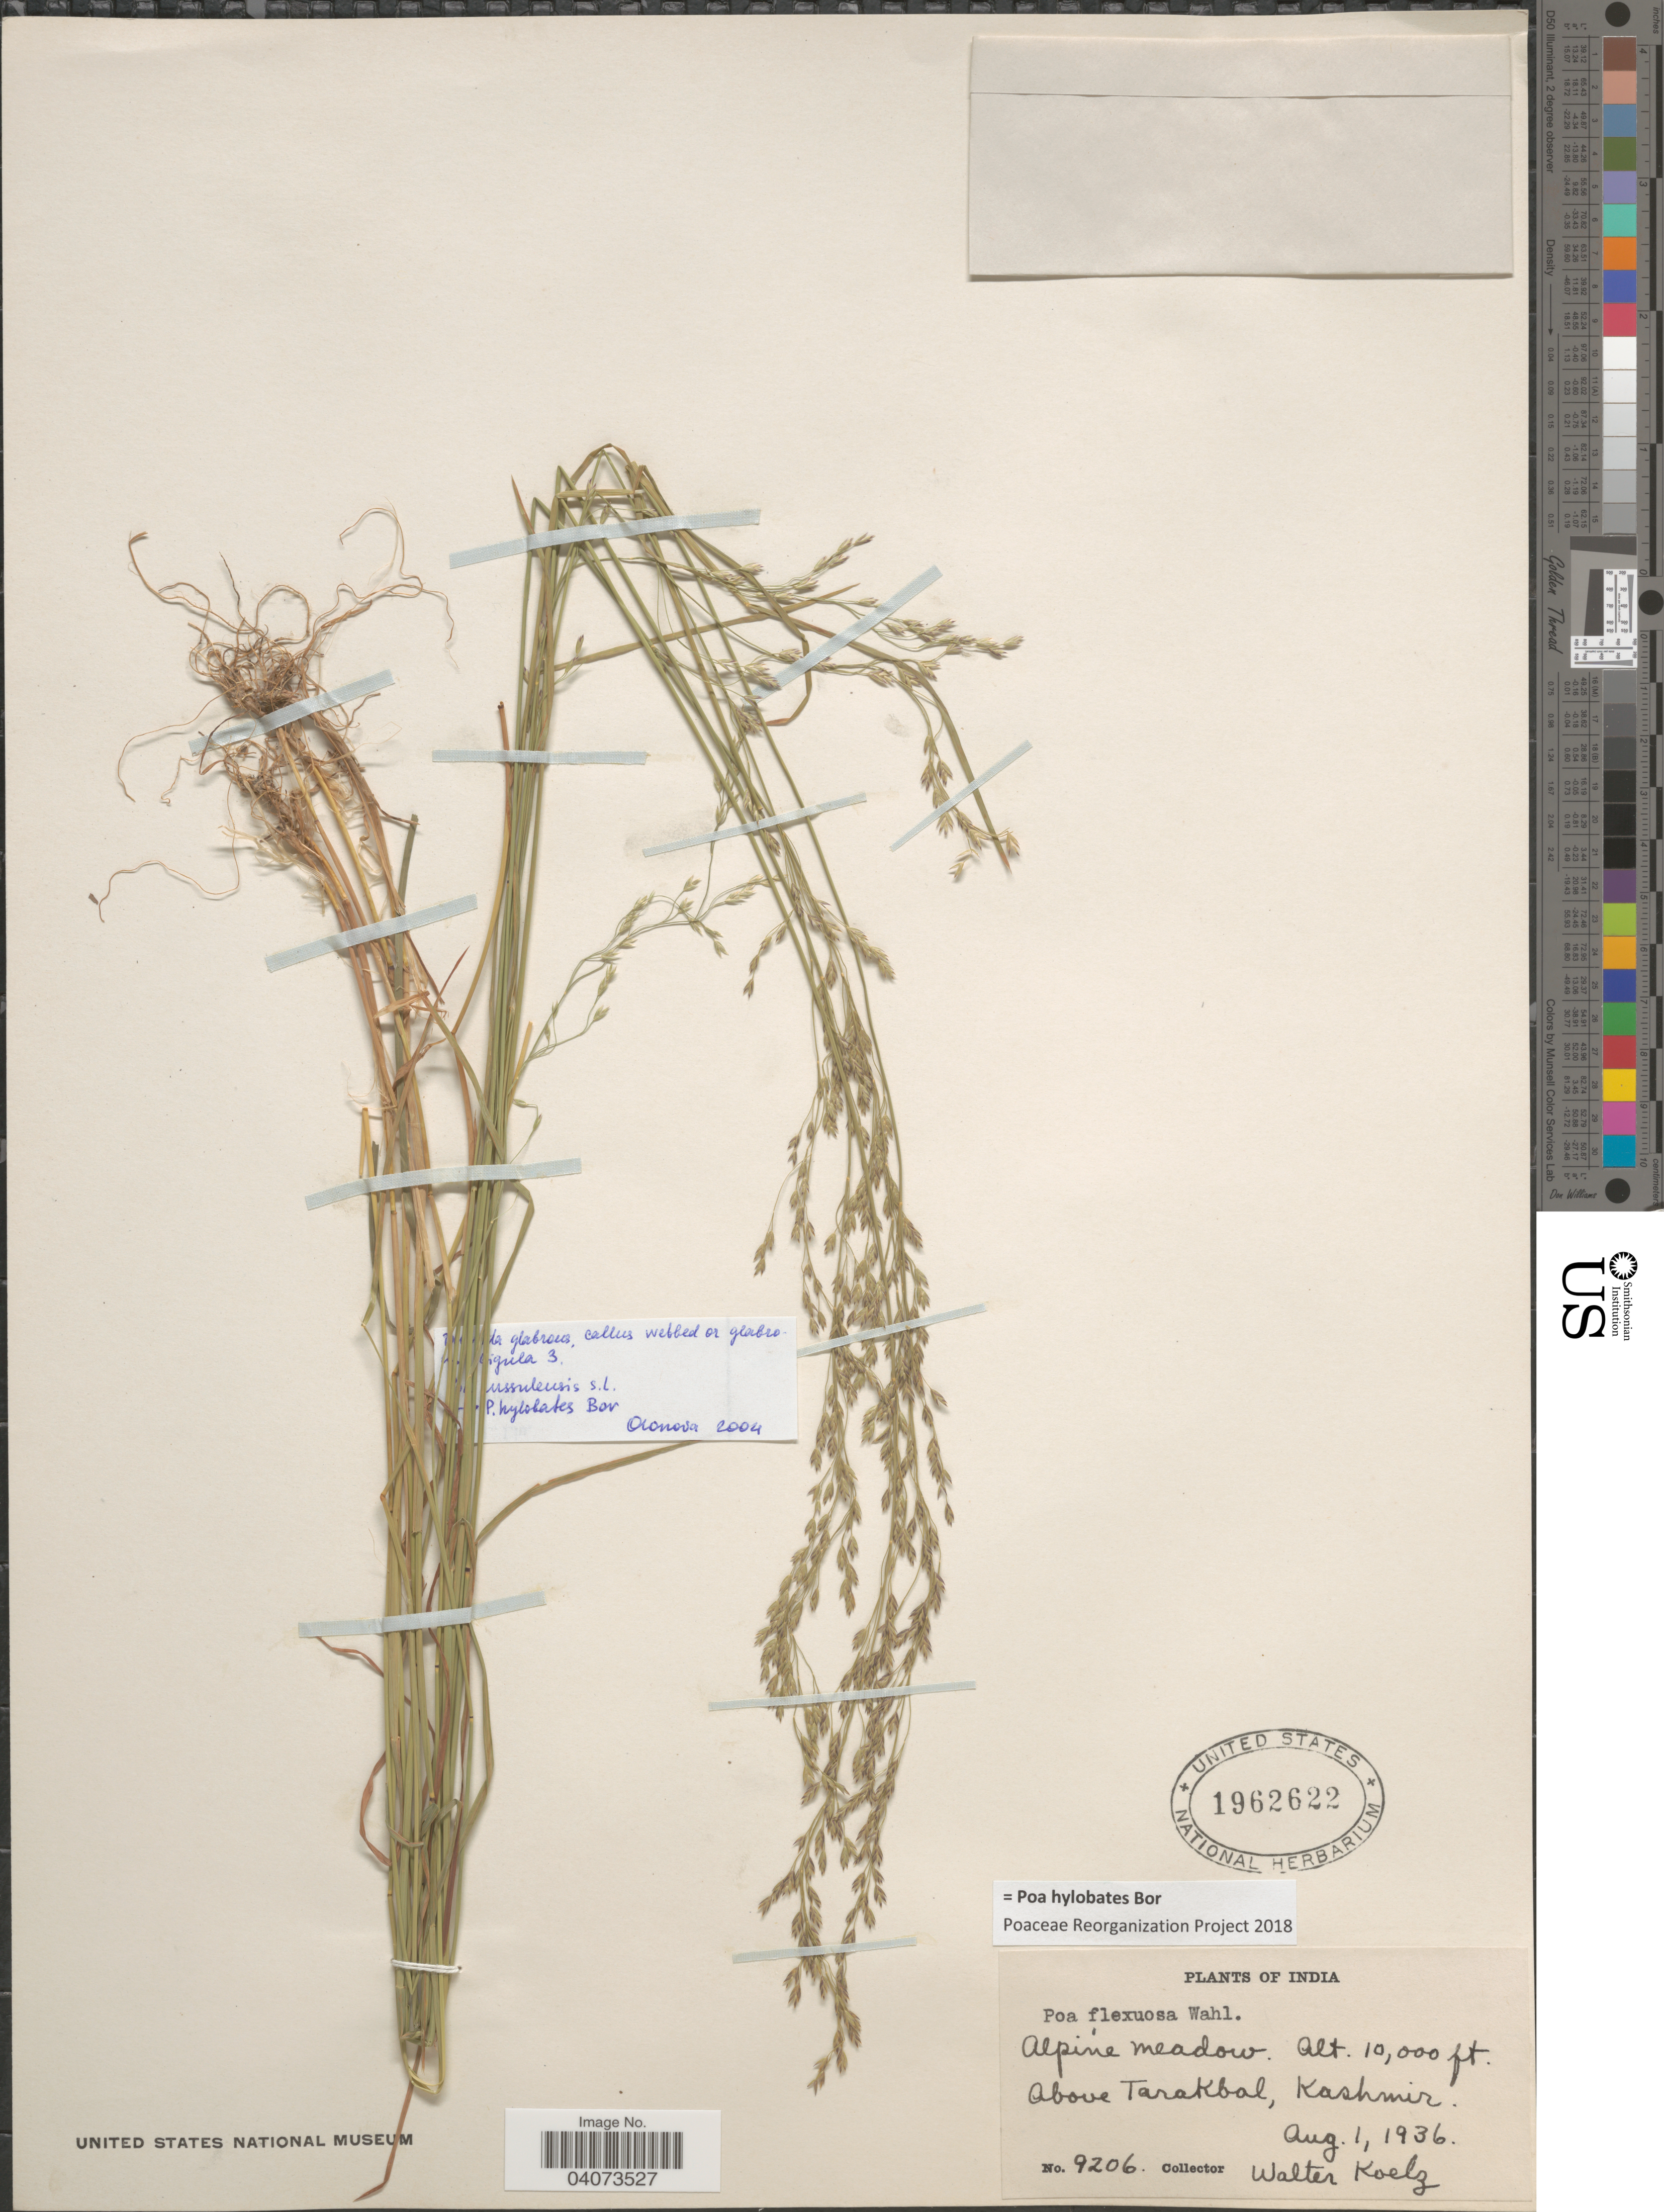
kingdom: Plantae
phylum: Tracheophyta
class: Liliopsida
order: Poales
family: Poaceae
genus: Poa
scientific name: Poa hylobates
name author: Bor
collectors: W. N. Koelz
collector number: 9206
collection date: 1936-08-01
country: India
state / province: Jammu and Kashmir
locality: Alpine meadow. Above Tarakbal, Kashmir.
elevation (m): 3048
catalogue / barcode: US 1962622